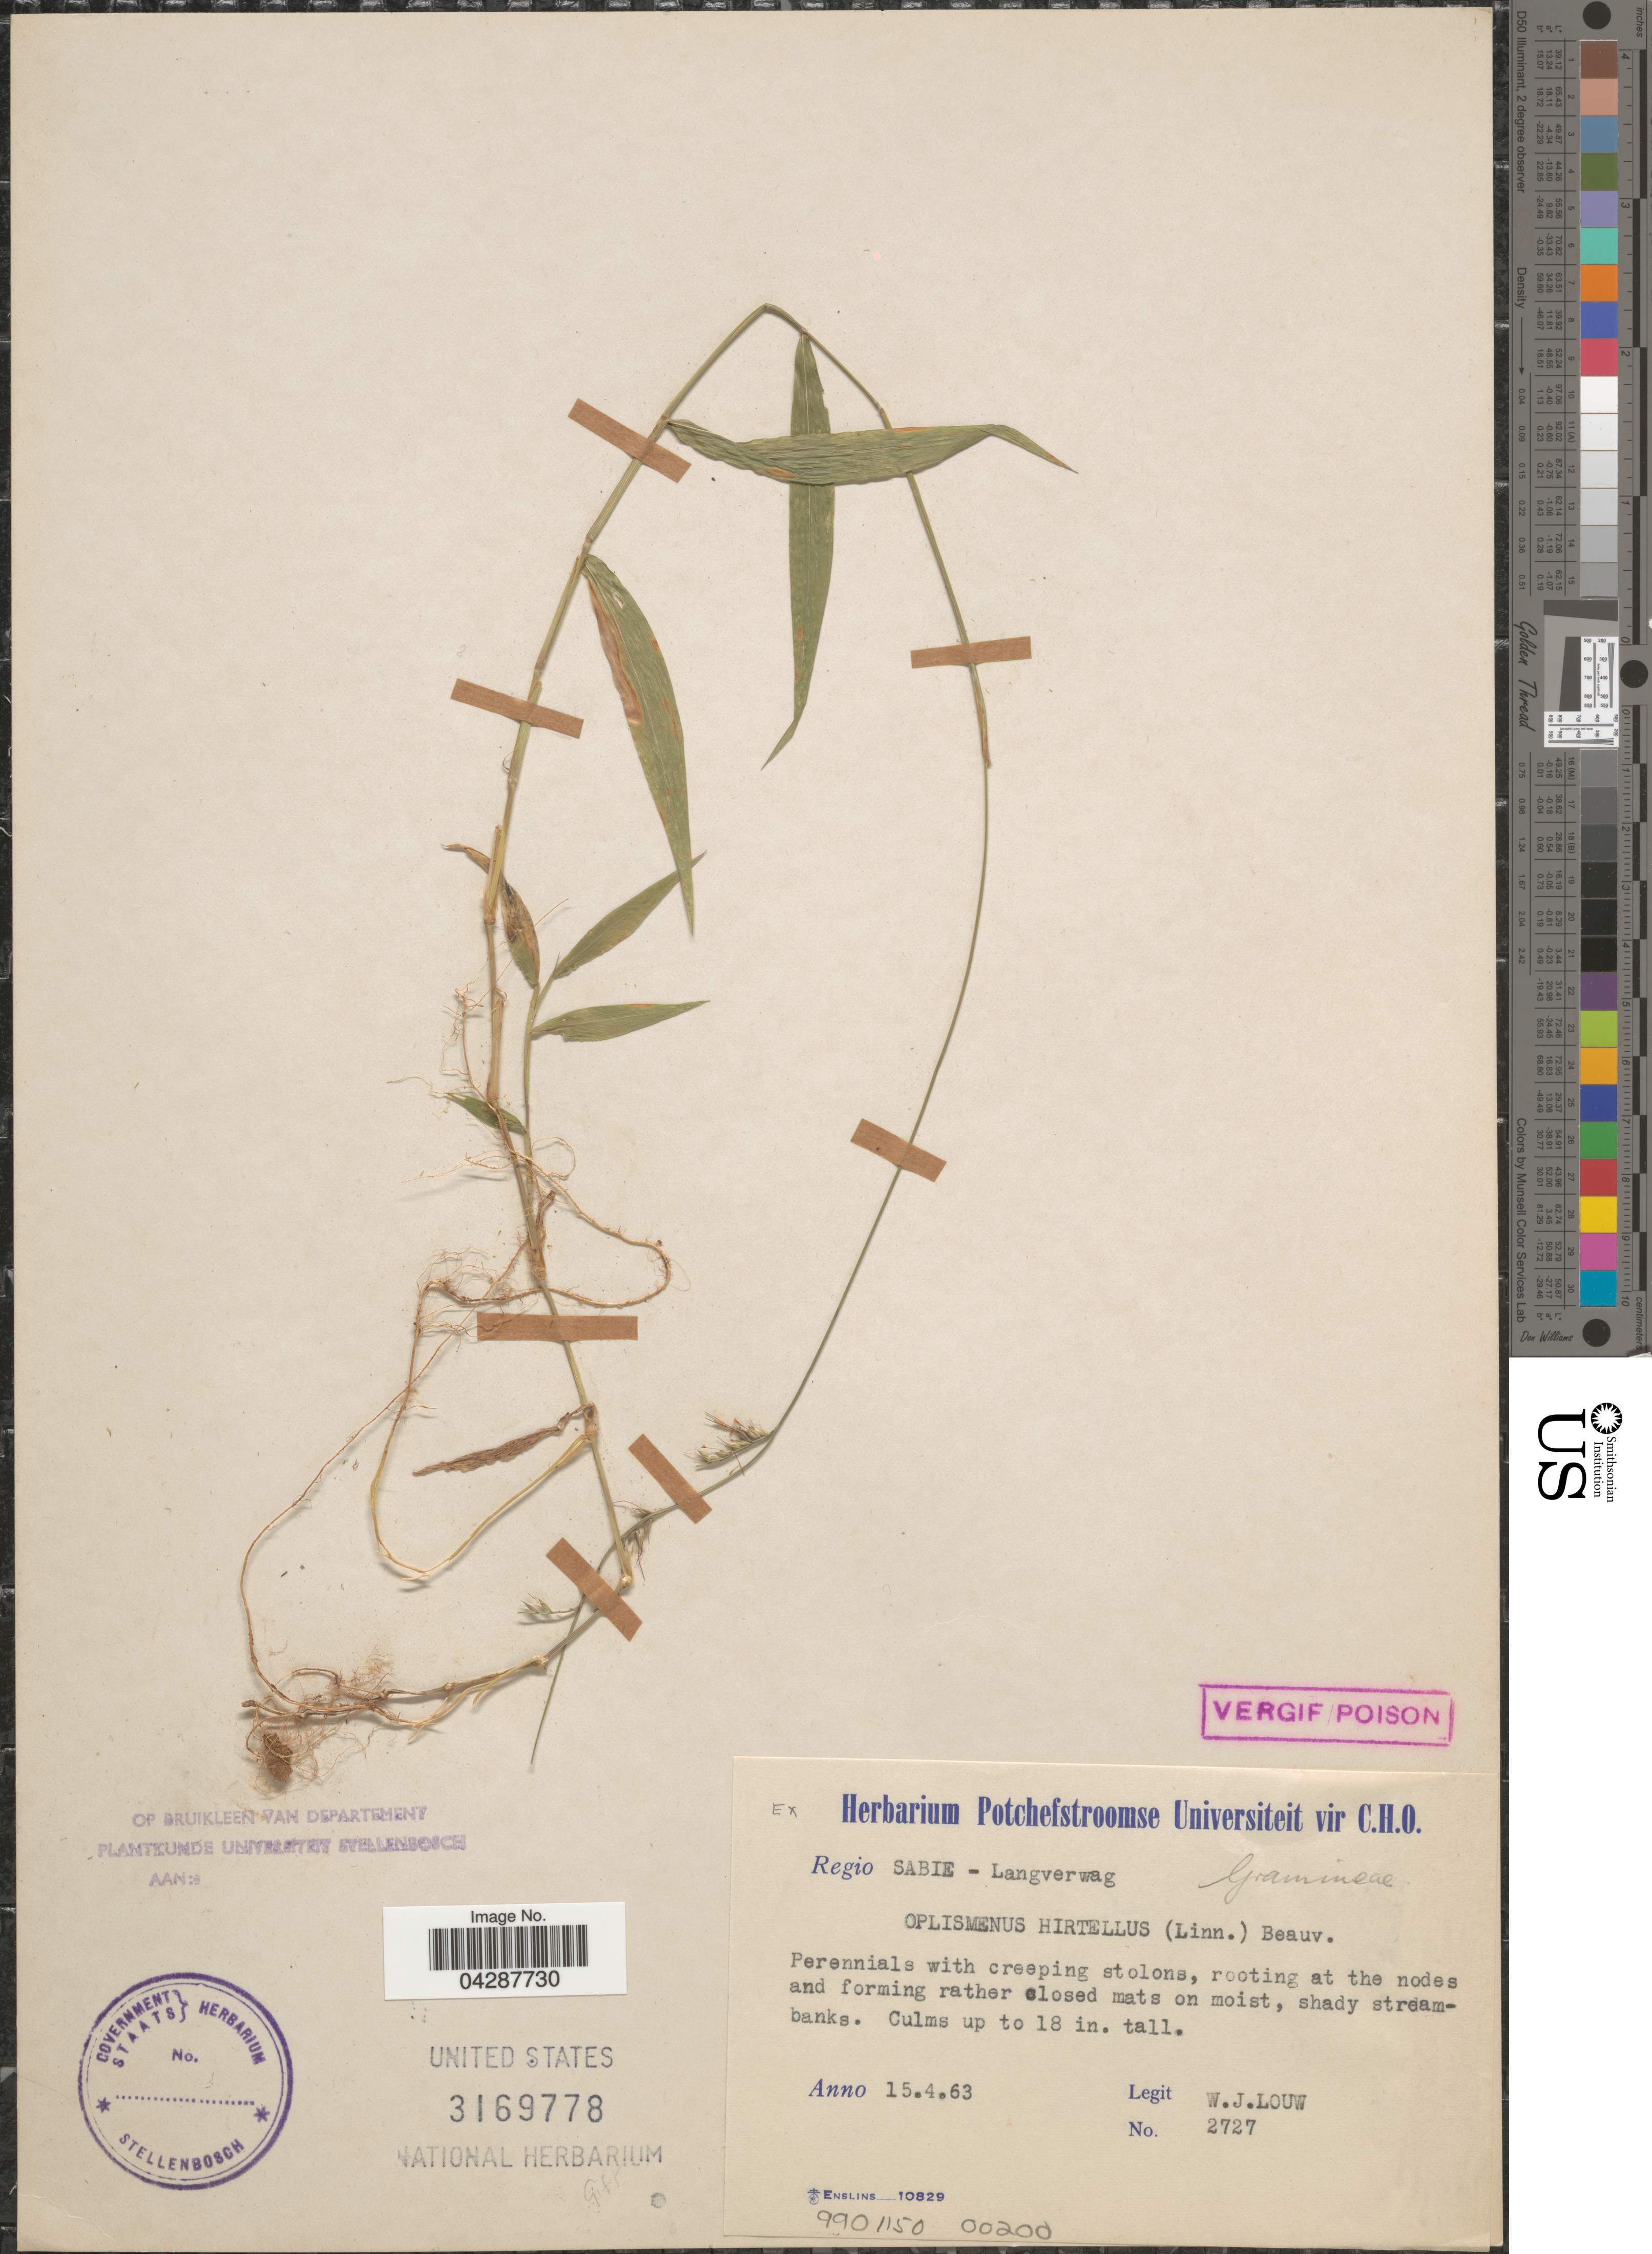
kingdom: Plantae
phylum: Tracheophyta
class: Liliopsida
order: Poales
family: Poaceae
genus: Oplismenus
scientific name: Oplismenus hirtellus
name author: (L.) P. Beauv.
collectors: W. Louw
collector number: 2727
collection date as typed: Transcribed d/m/y: 15/4/63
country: South Africa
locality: Regio Sabie - Langverwag.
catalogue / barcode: US 3169778